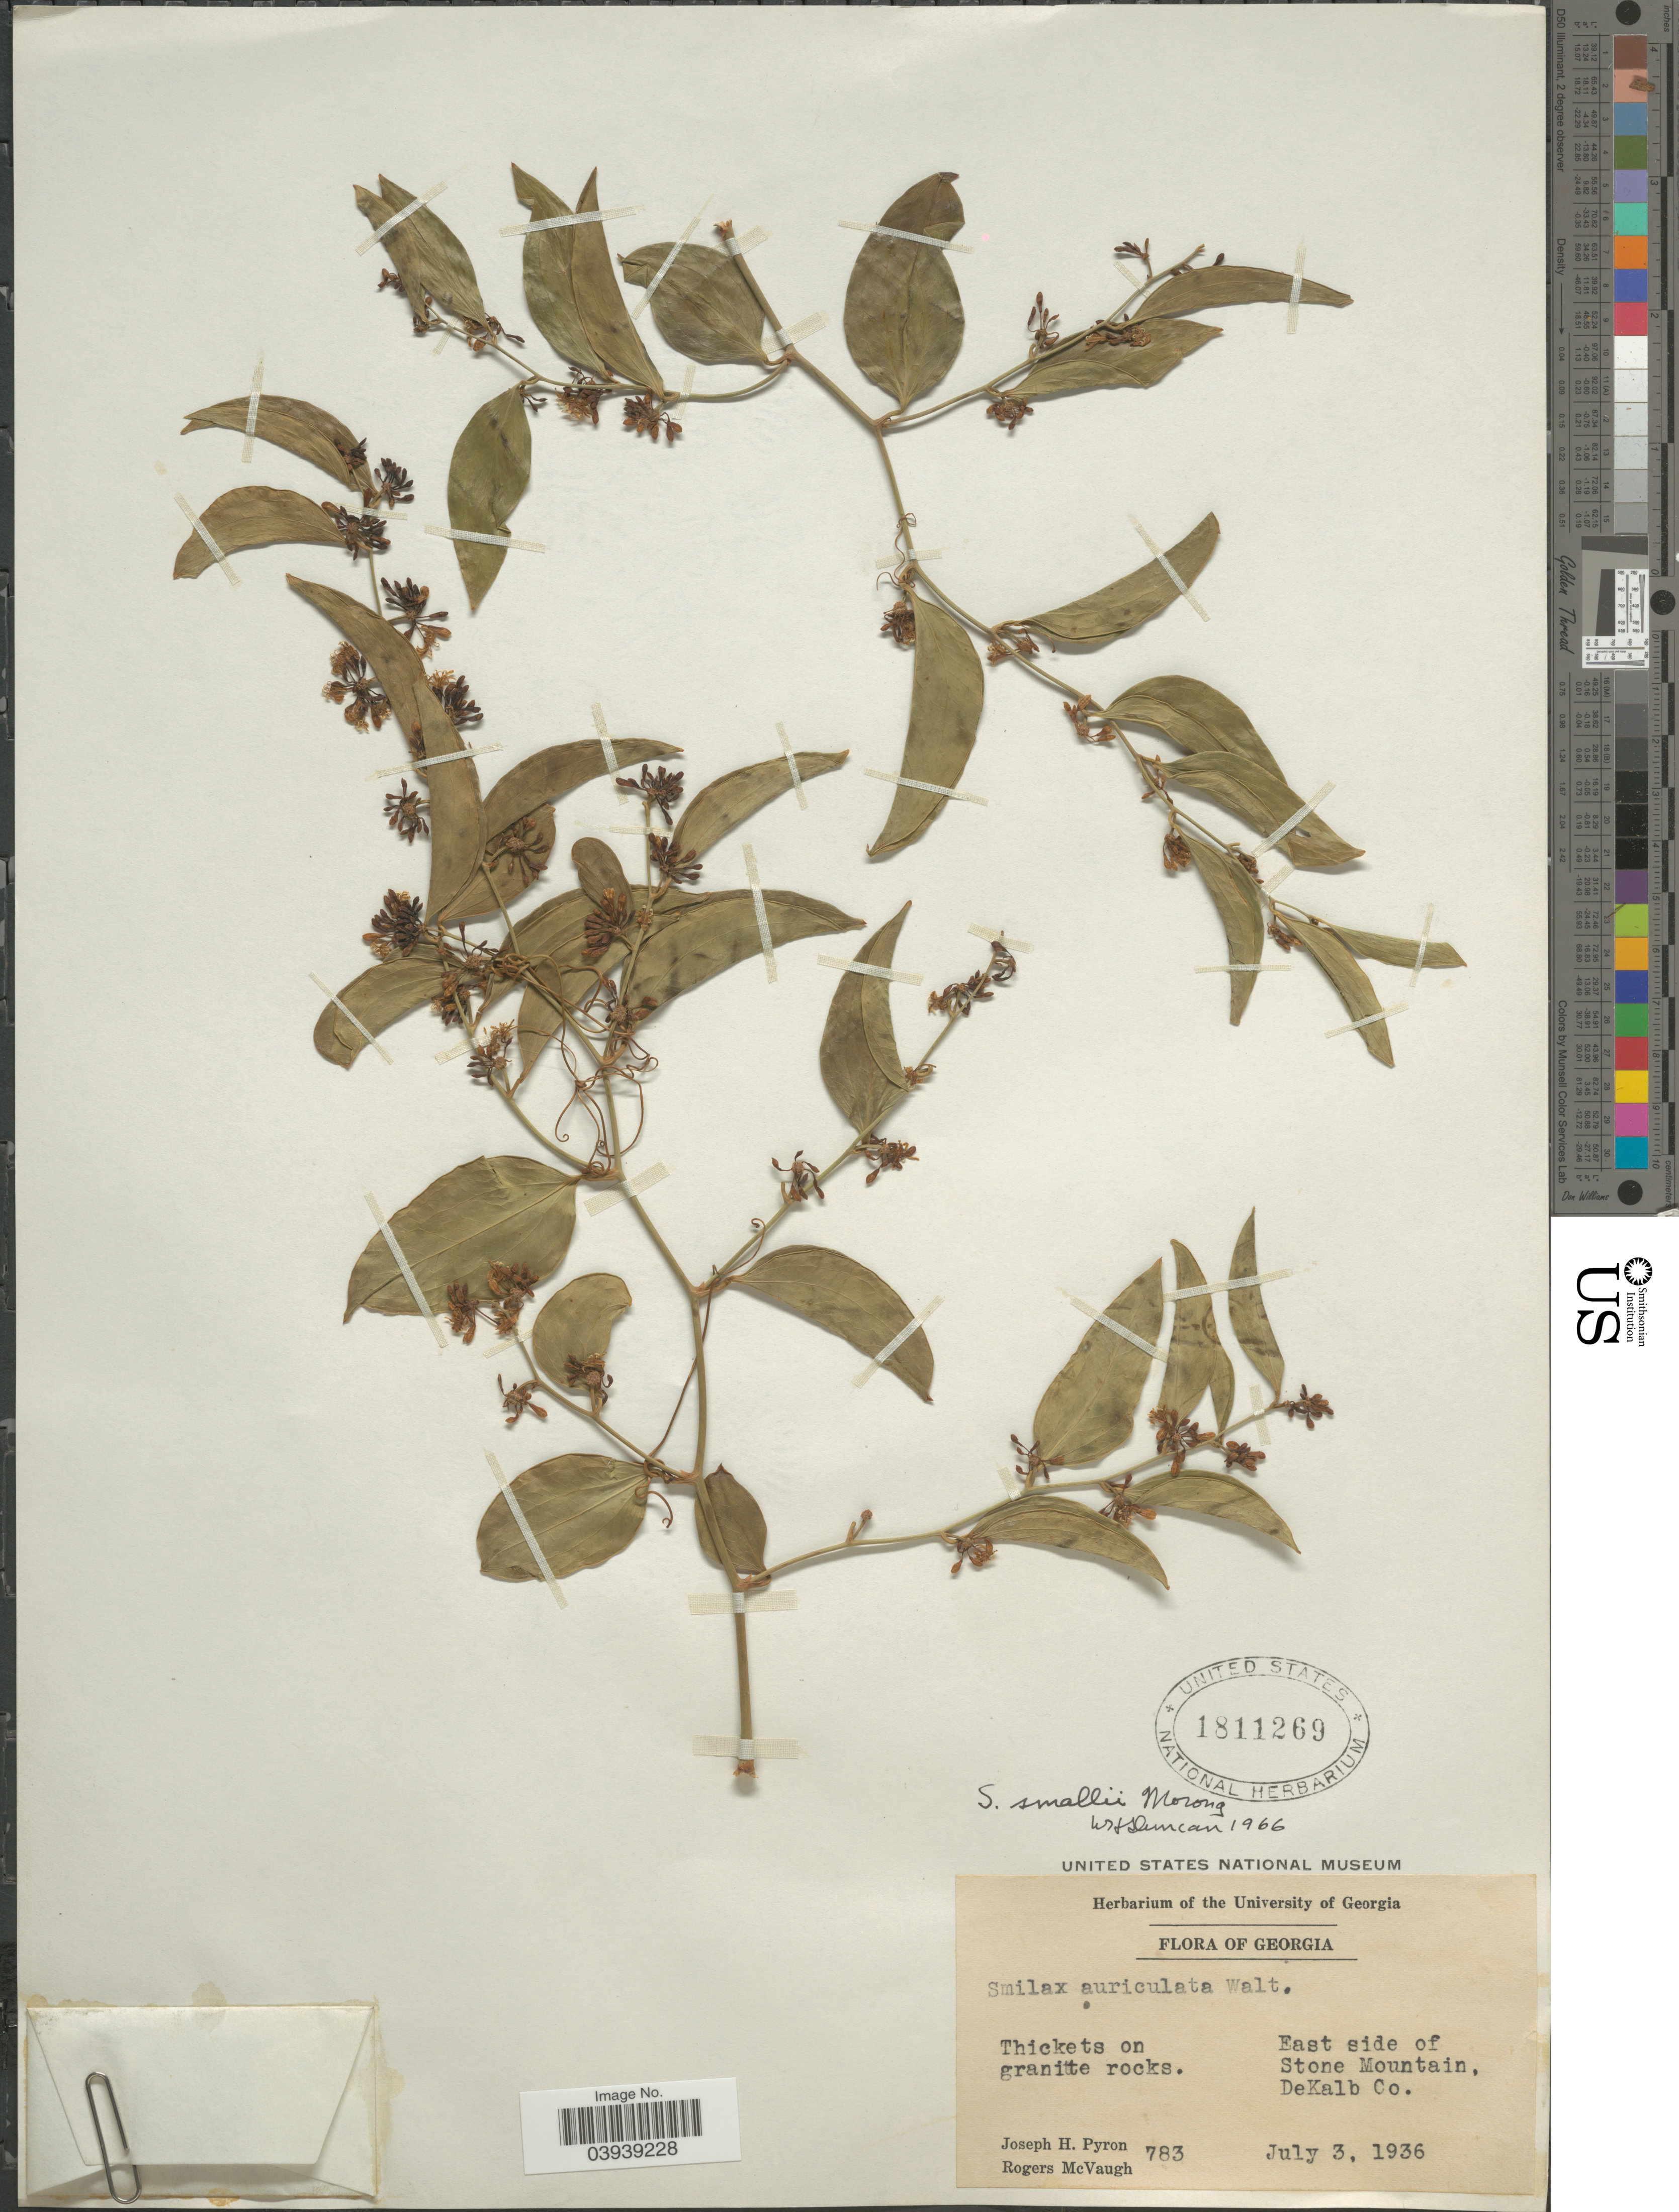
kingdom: Plantae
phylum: Tracheophyta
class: Liliopsida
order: Liliales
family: Smilacaceae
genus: Smilax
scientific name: Smilax smallii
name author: Morong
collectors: J. H. Pyron & R. McVaugh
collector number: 783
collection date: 1936-07-03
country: United States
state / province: Georgia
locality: East side of Stone Mountain, DeKalb Co.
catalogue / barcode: US 1811269